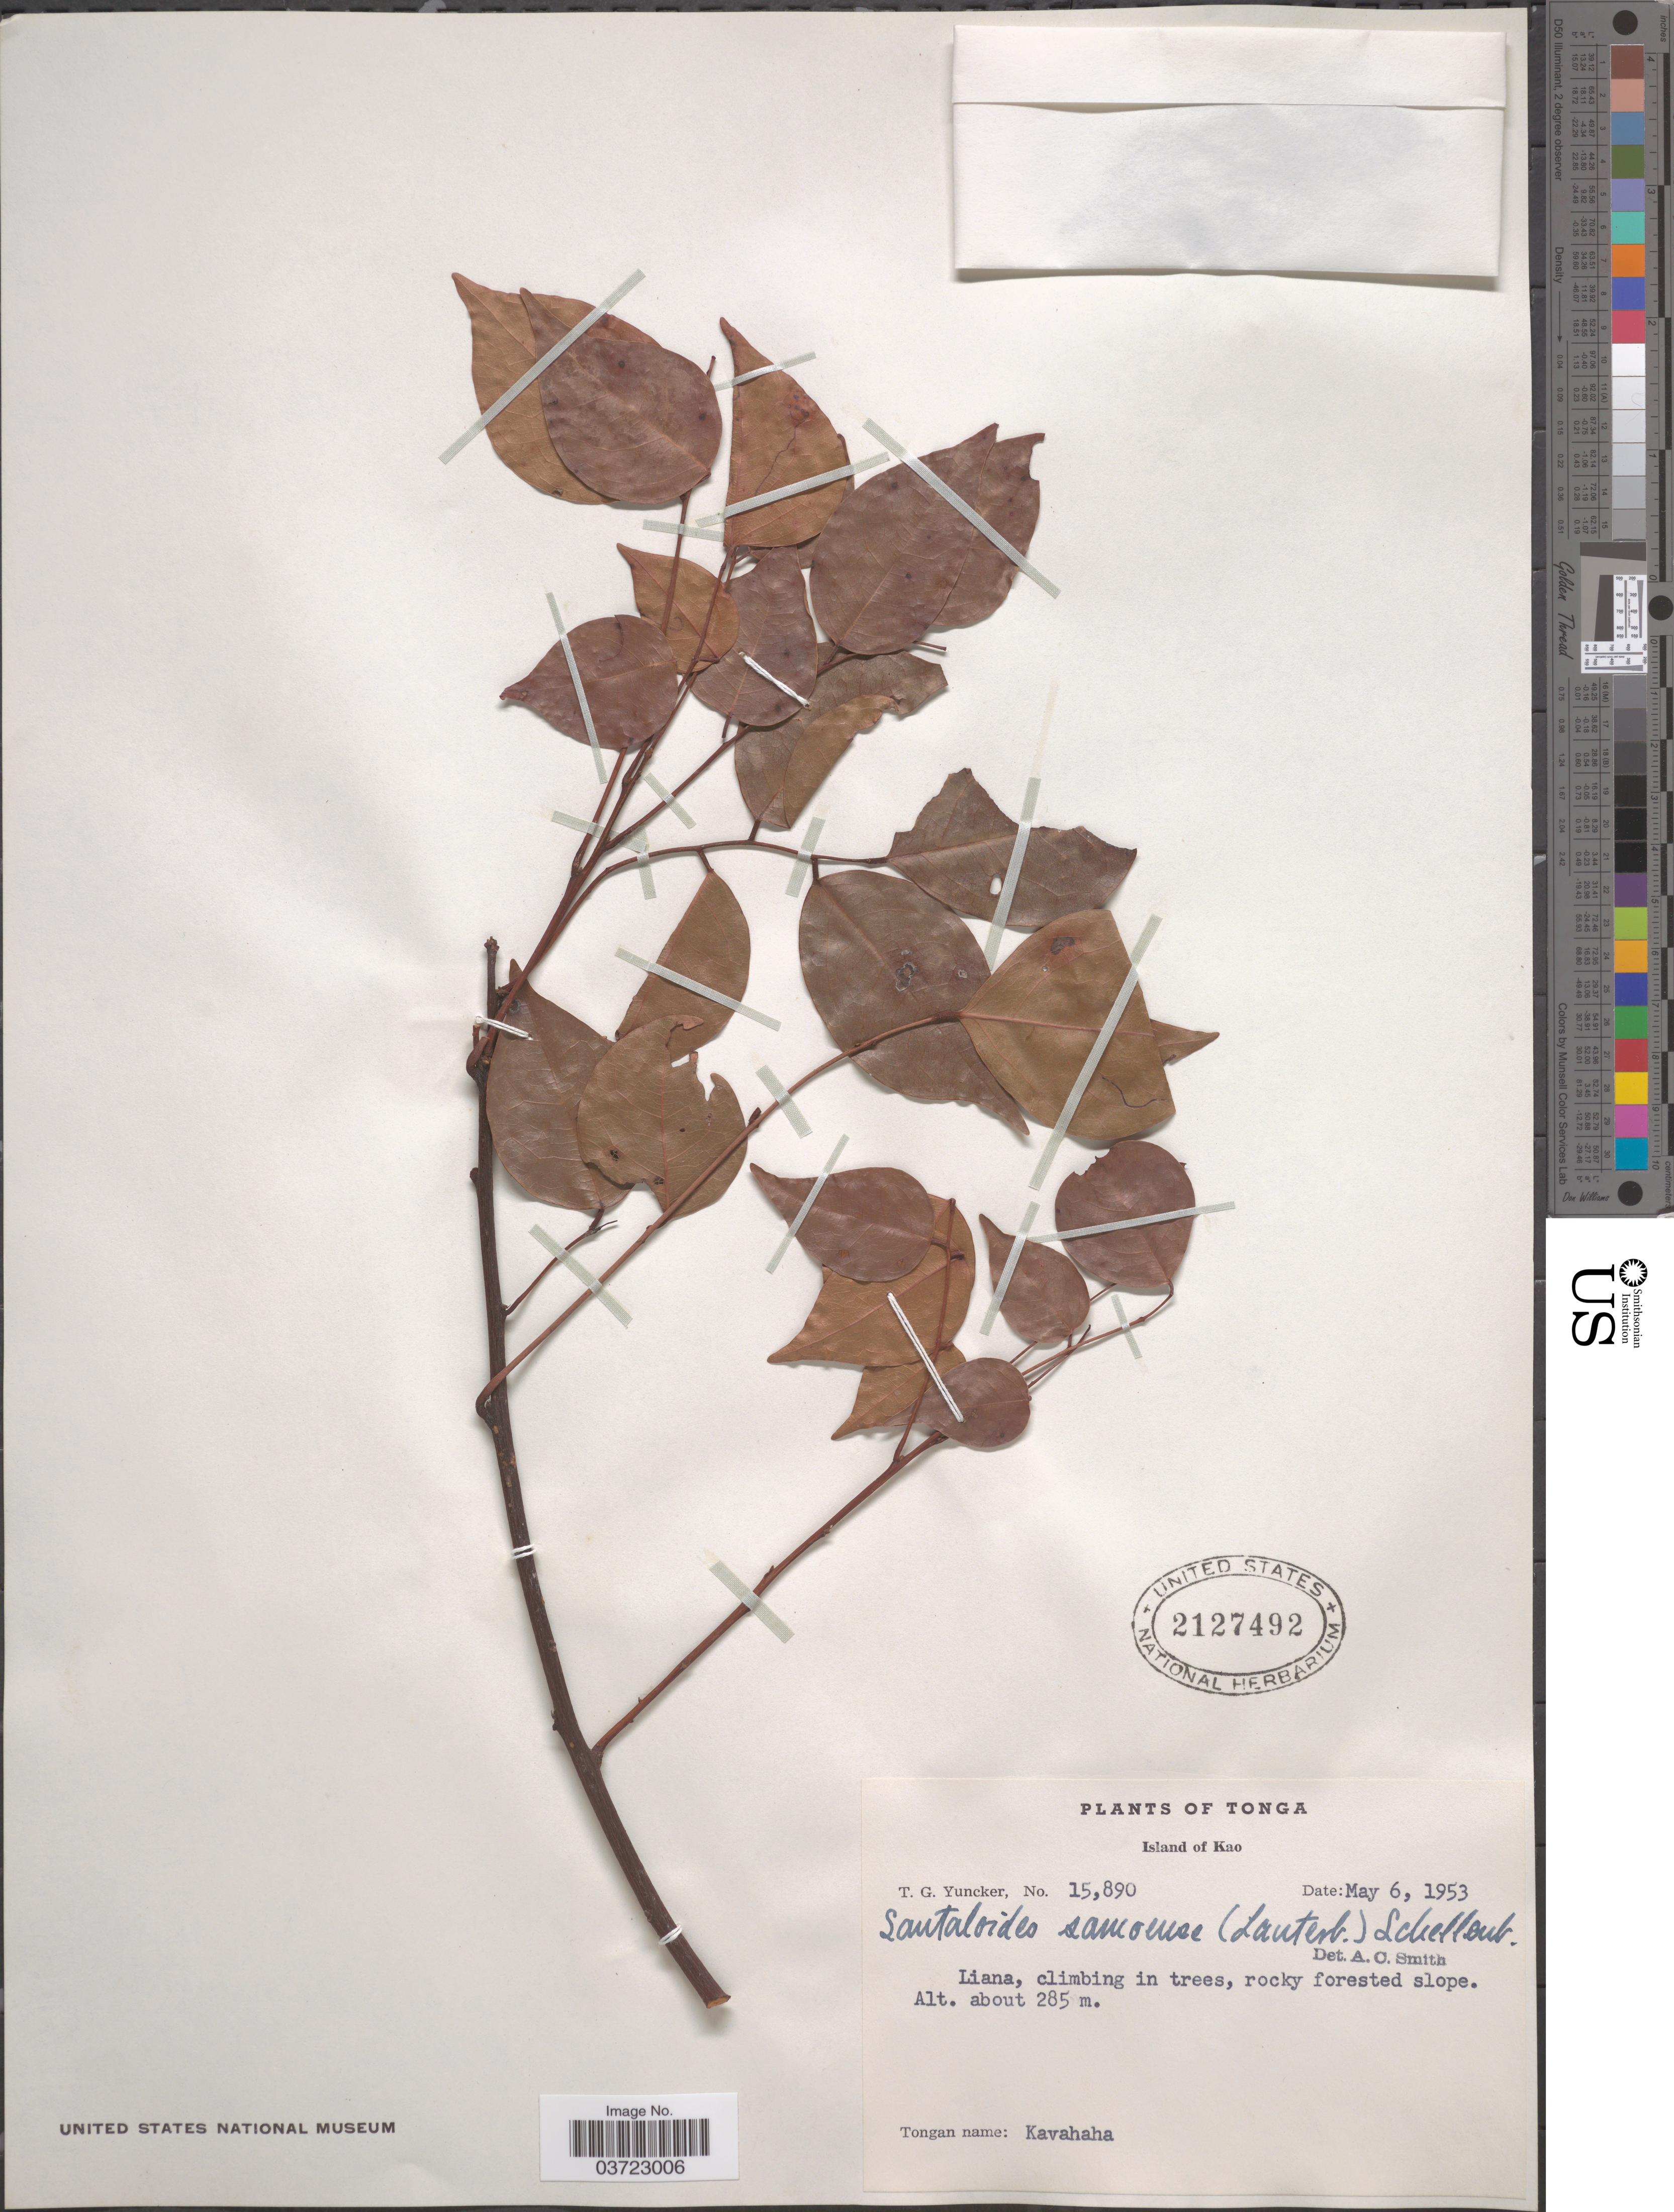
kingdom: Plantae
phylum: Tracheophyta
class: Magnoliopsida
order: Oxalidales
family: Connaraceae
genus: Rourea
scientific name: Rourea minor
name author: (Gaertn.) Leenh.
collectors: T. G. Yuncker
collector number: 15890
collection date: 1953-05-06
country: Tonga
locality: Island of Kao.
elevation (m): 285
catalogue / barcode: US 2127492